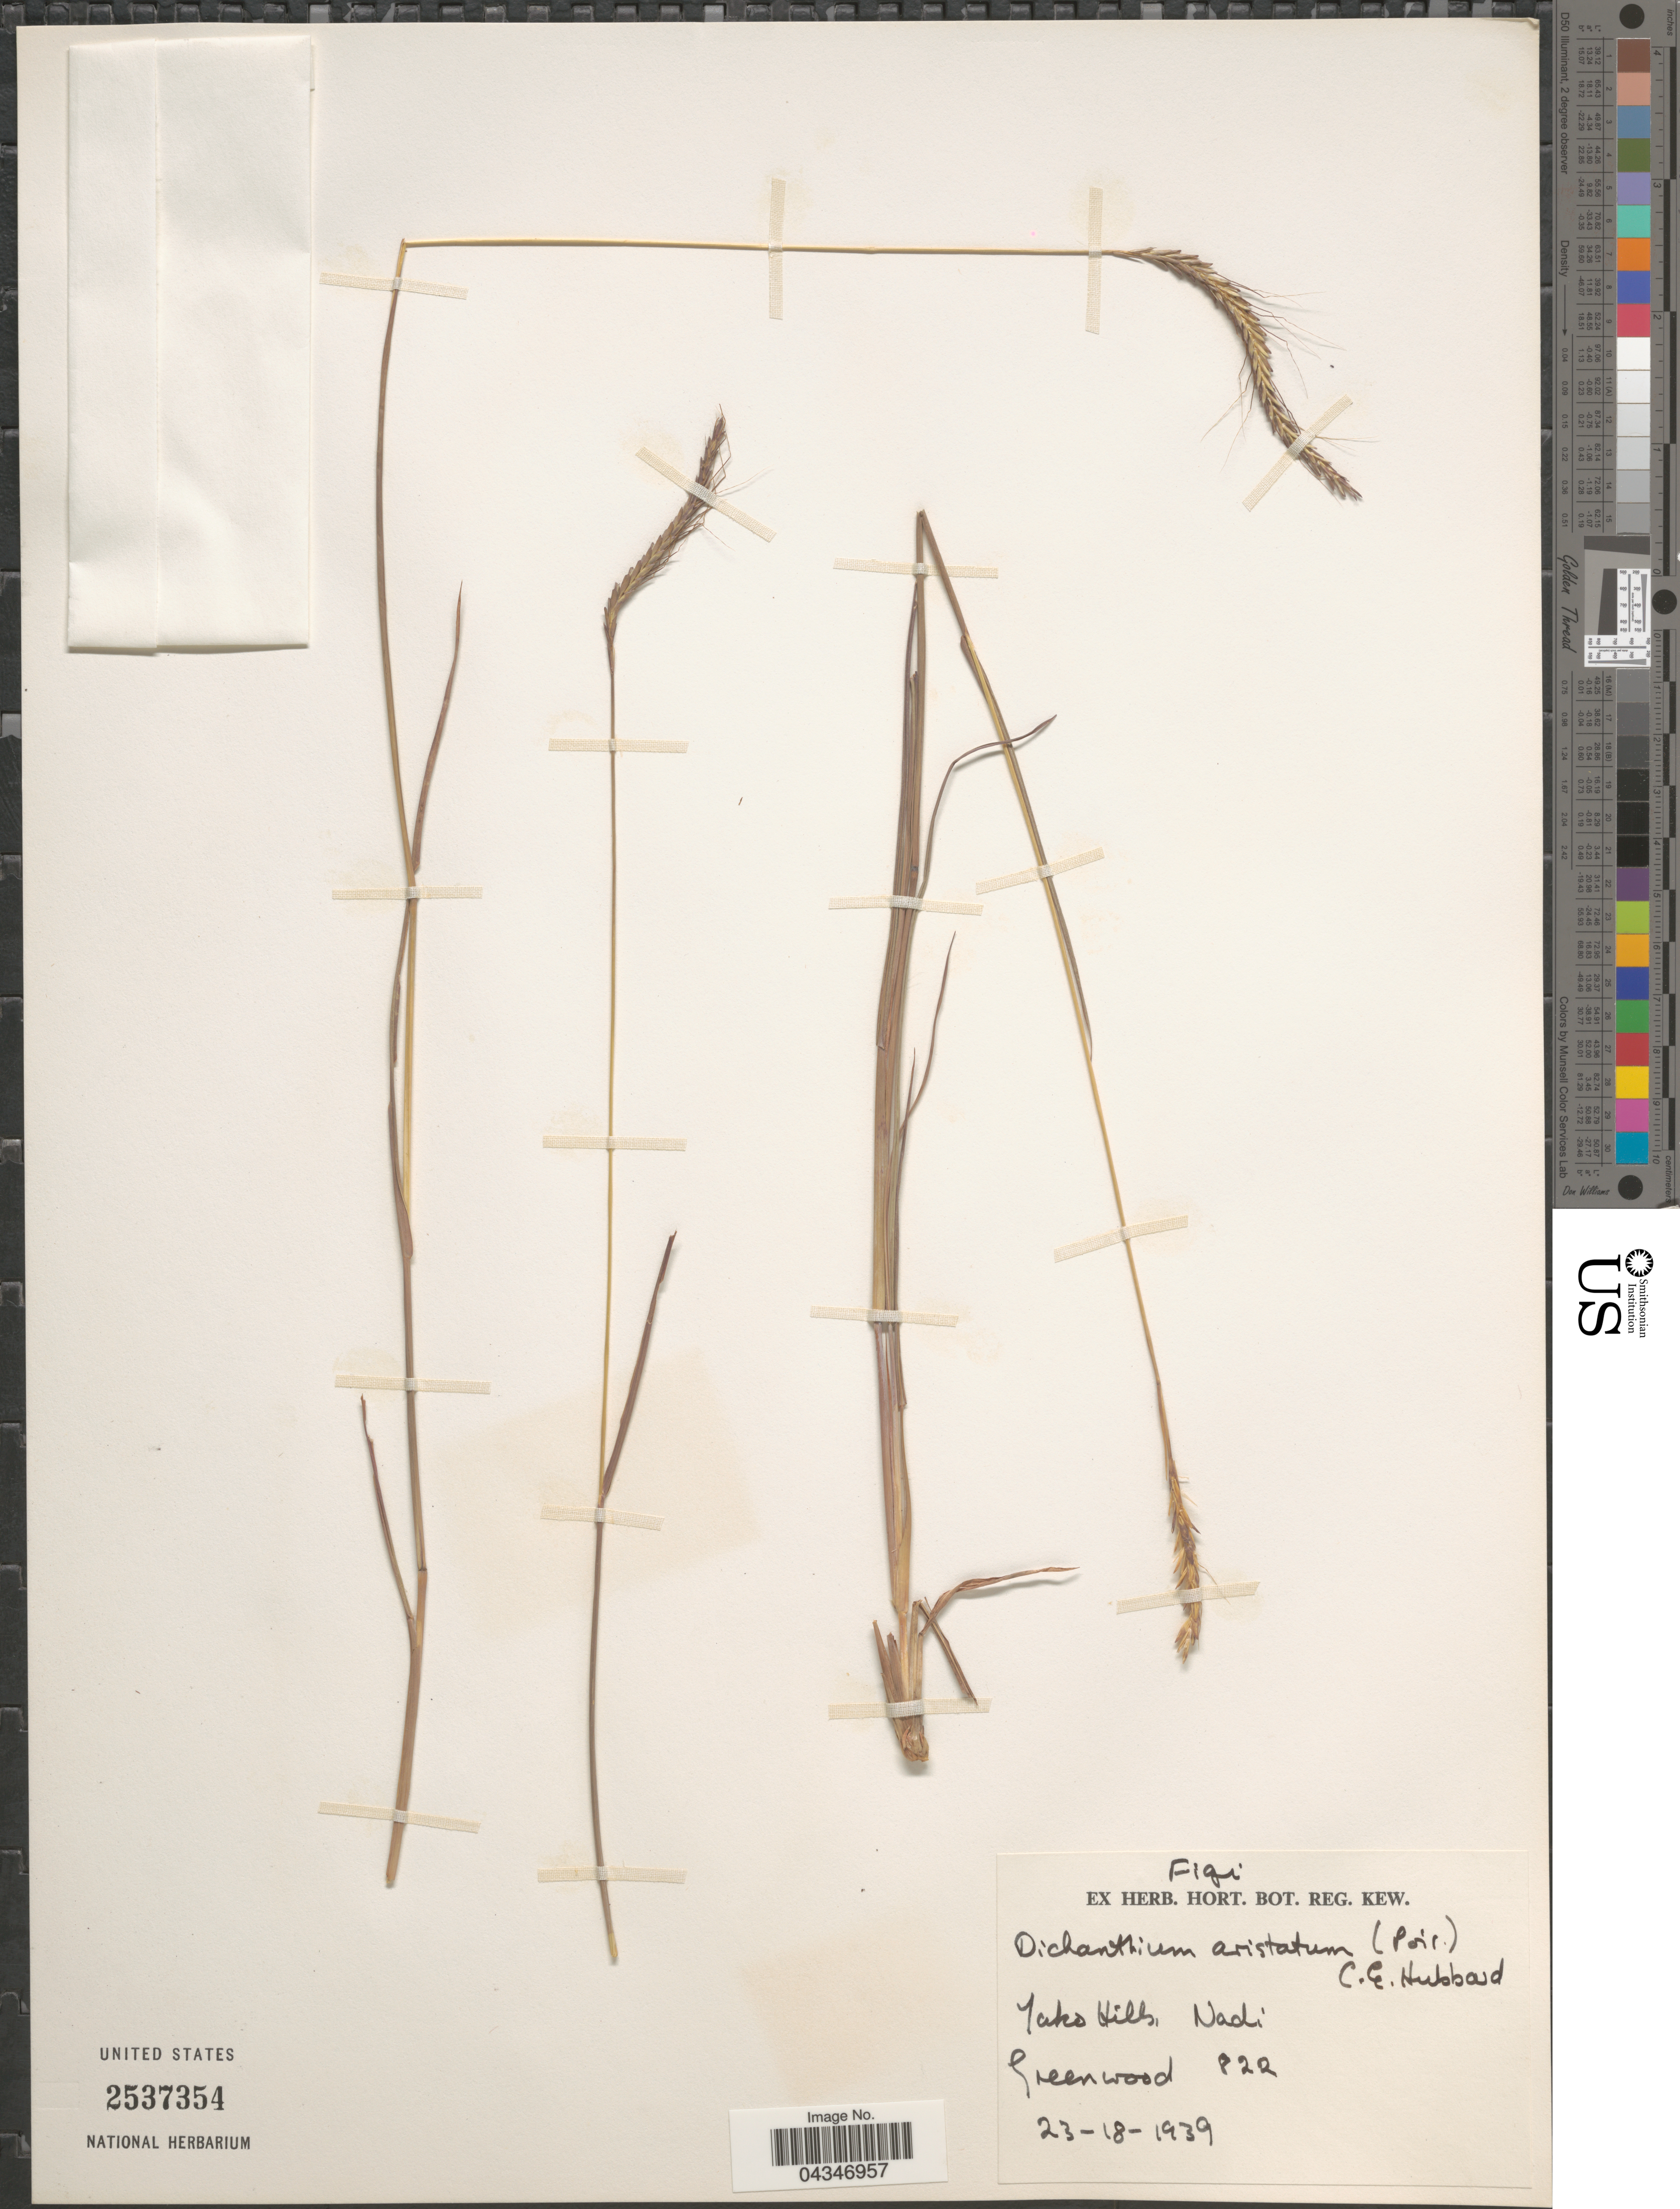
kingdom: Plantae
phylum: Tracheophyta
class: Liliopsida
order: Poales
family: Poaceae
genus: Andropogon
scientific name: Andropogon sp.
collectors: Greenwood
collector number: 822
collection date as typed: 23-18-1939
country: Fiji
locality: Lake Hills, Nadi.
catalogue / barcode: US 2537354